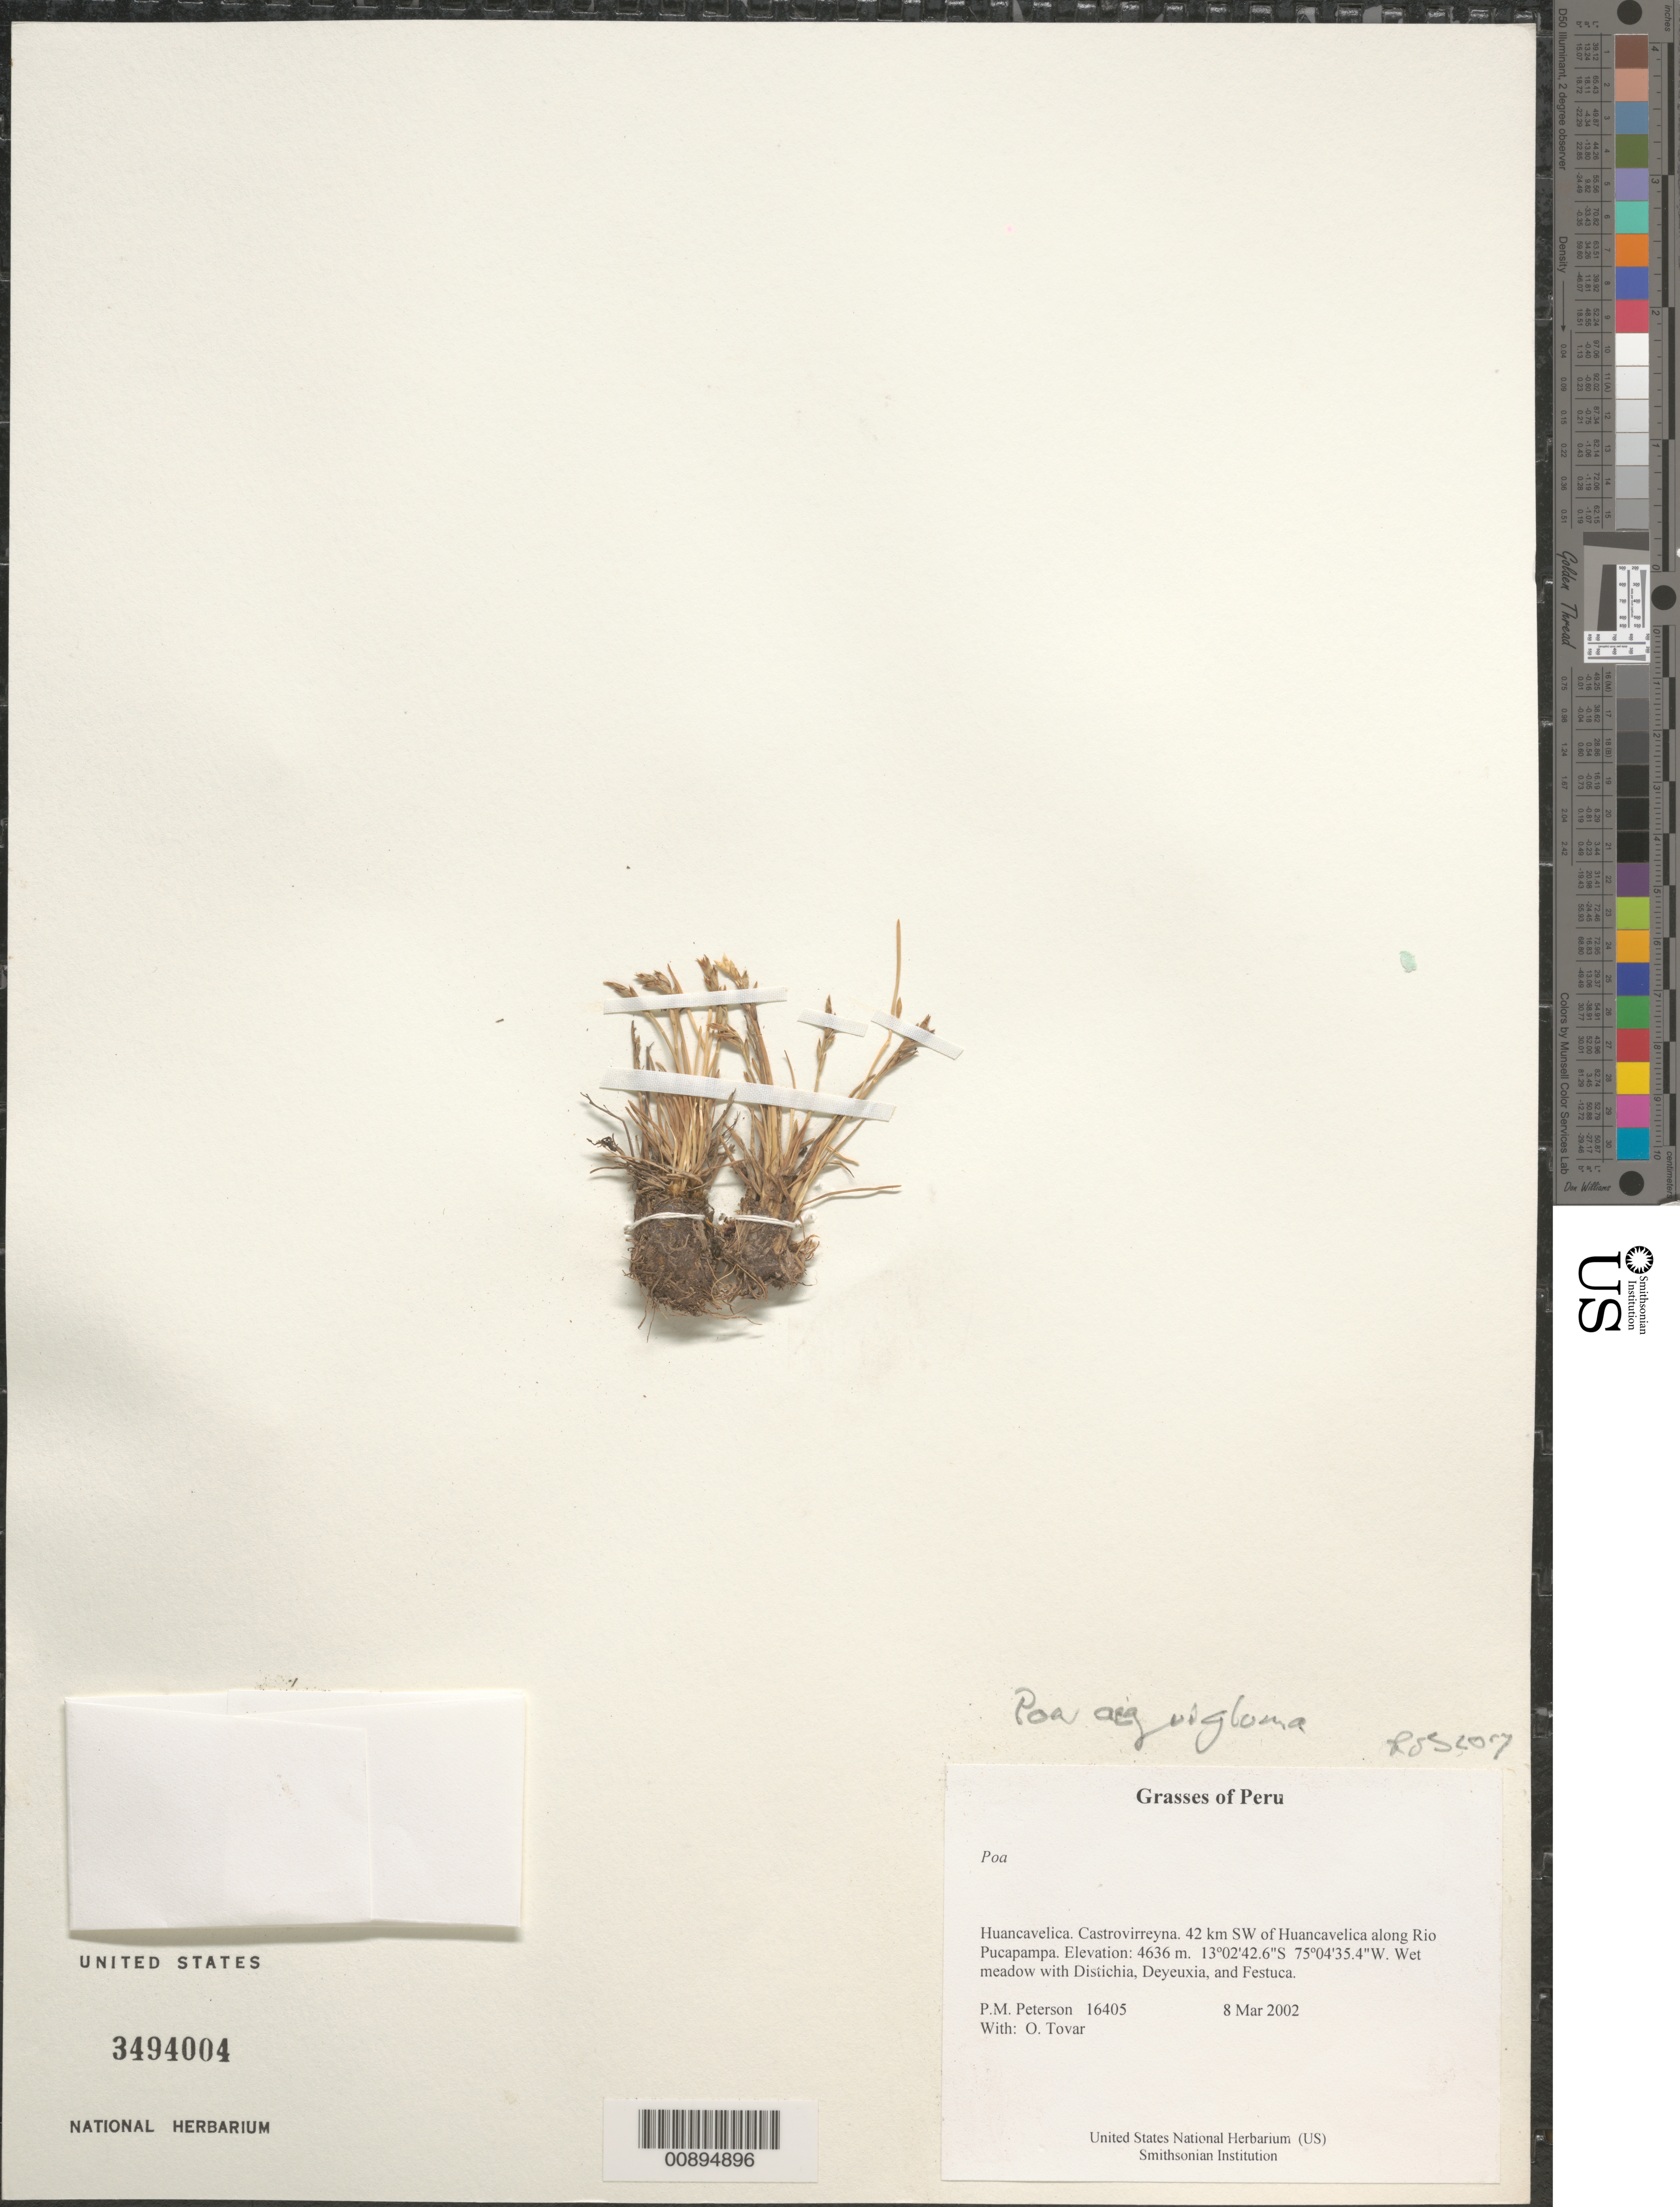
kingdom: Plantae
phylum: Tracheophyta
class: Liliopsida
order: Poales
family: Poaceae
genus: Poa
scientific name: Poa aequigluma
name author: Tovar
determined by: Soreng, Robert J., Research Associate (BOT), Smithsonian Institution - National Museum of Natural History (UNITED STATES)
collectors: P. M. Peterson & Ó. Tovar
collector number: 16405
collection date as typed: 08 Mar 2002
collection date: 2002-03-08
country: Peru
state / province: Huancavelica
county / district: Castrovirreyna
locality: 42 km SW of Huancavelica along Rio Pucapampa.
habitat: Wet meadow with ~Distichia, Deyeuxia,~ and ~Festuca~.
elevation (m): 4636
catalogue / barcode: US 3494004